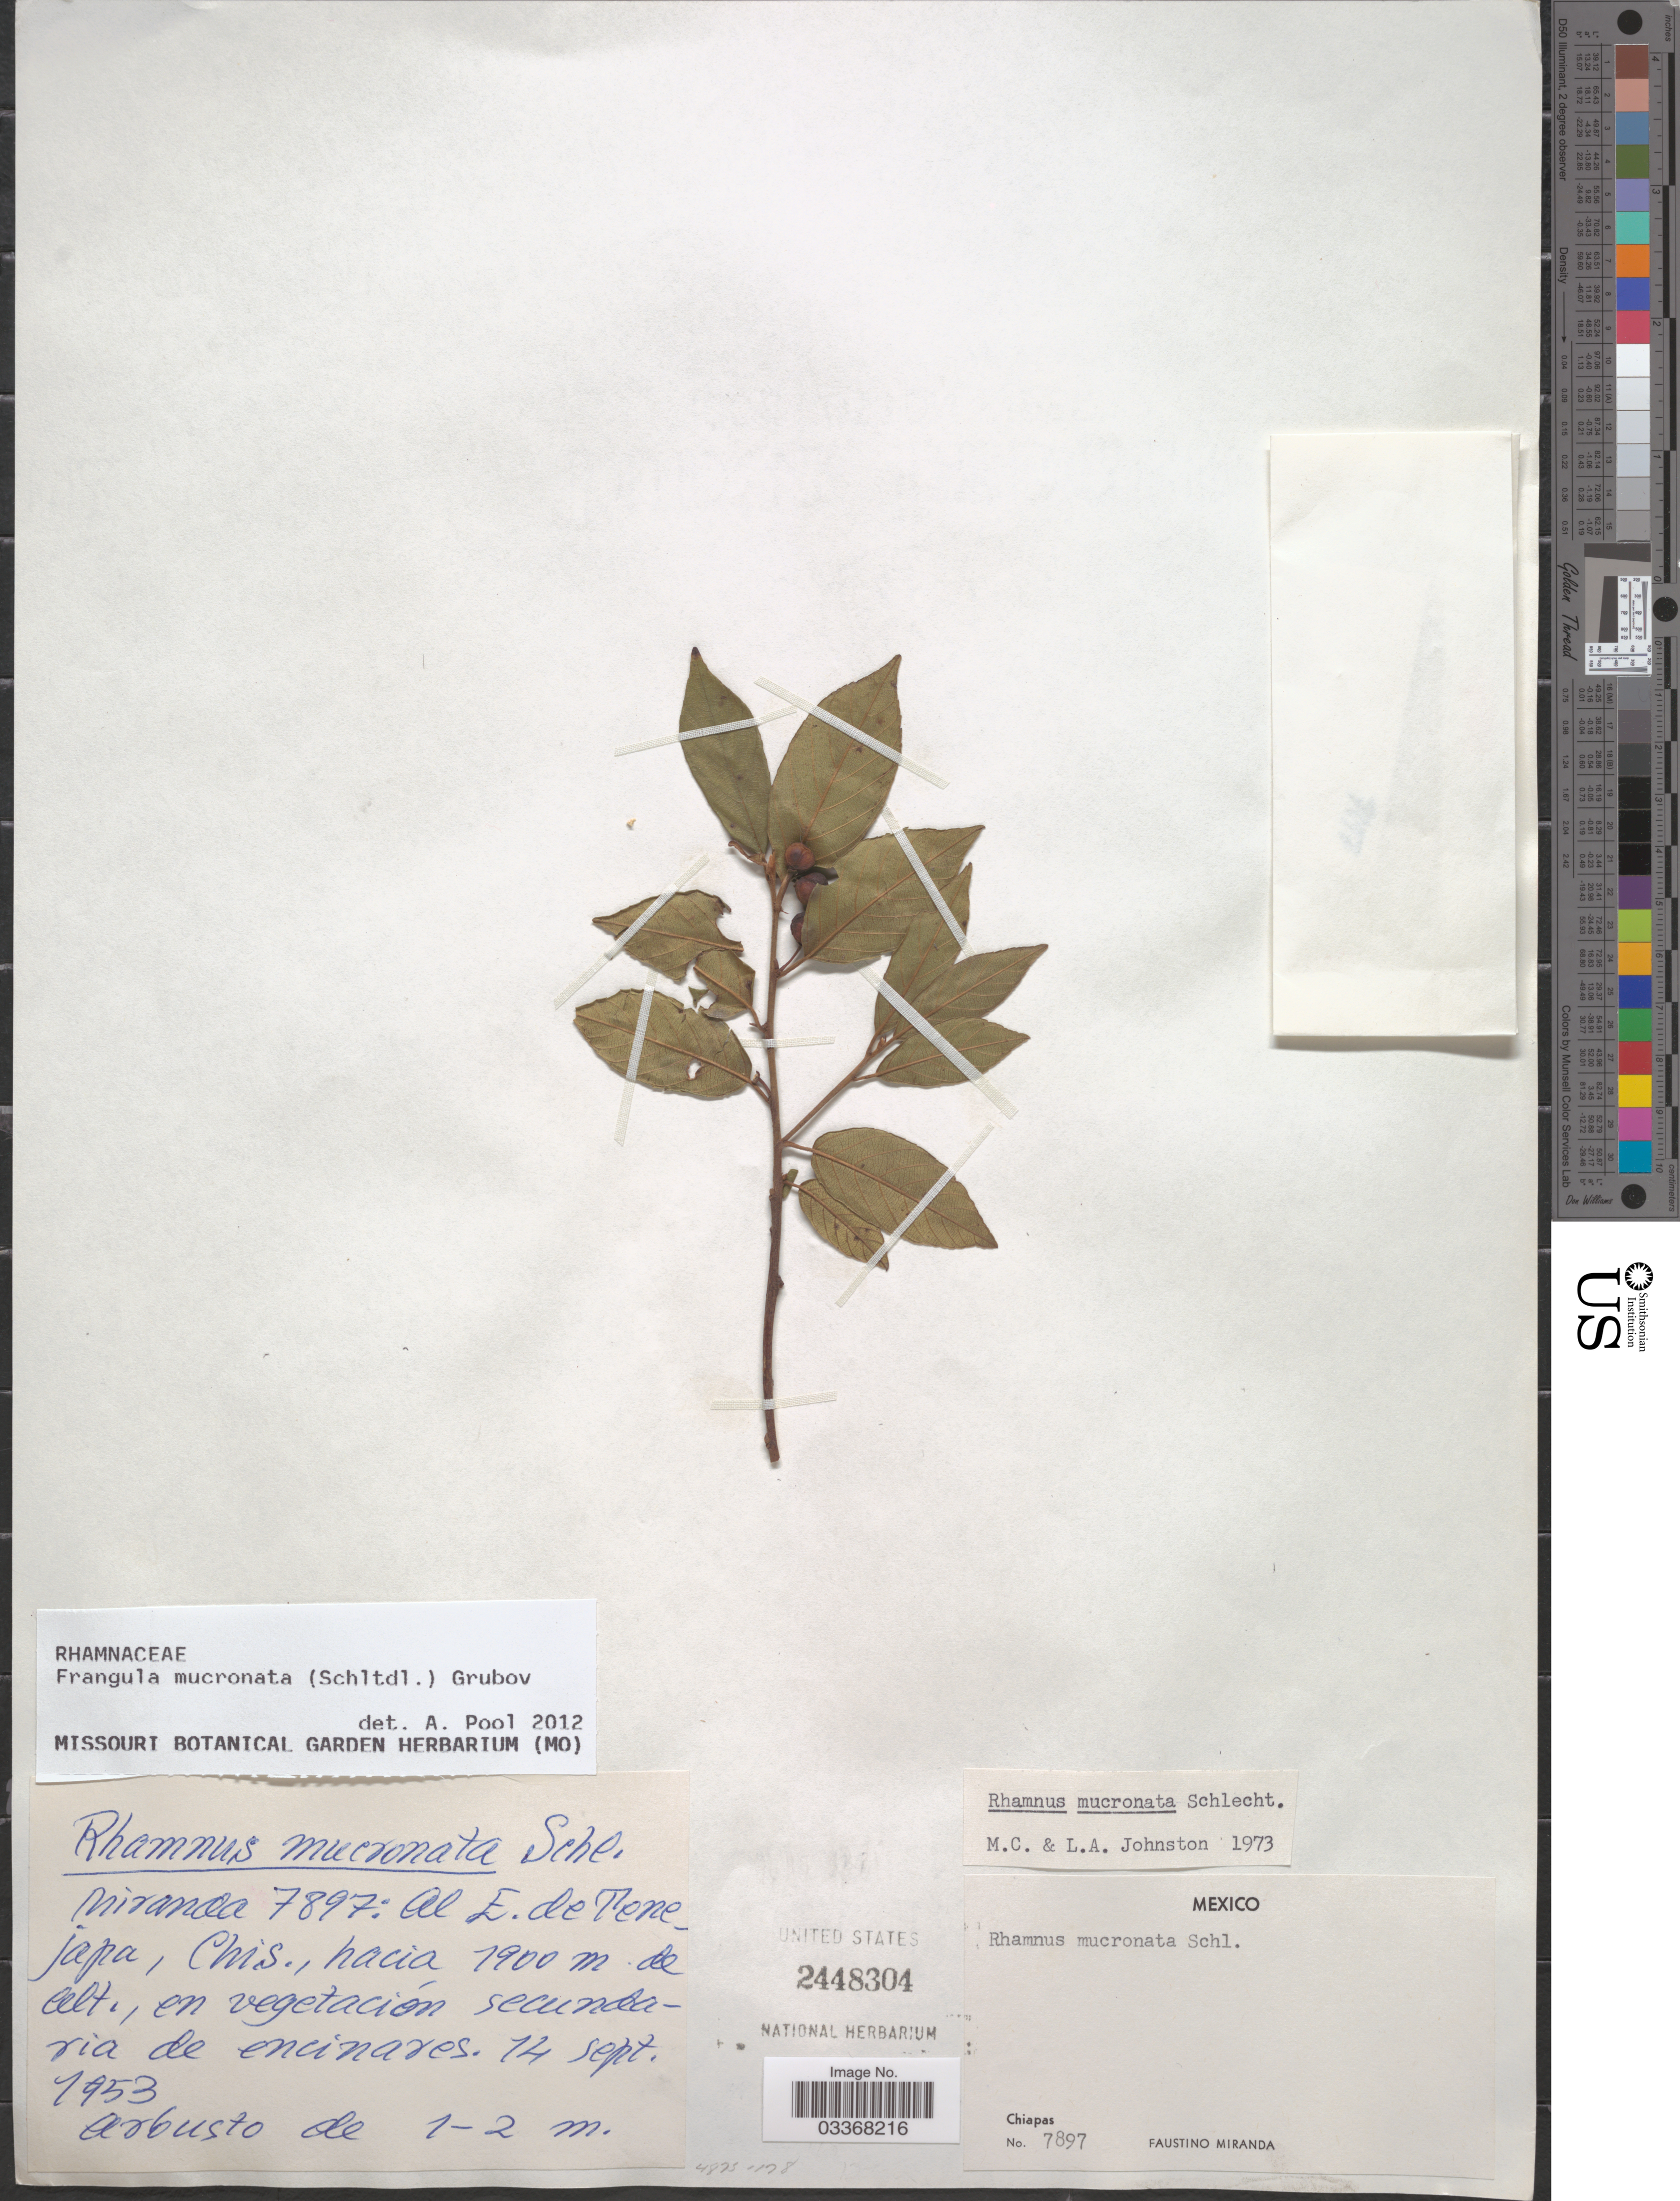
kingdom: Plantae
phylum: Tracheophyta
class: Magnoliopsida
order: Rosales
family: Rhamnaceae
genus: Frangula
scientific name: Frangula mucronata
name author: (Schltdl.) Grubov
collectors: F. Miranda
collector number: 7897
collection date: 1953-09-14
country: Mexico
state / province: Chiapas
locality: Al E. de Tenejapa.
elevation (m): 1900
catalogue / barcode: US 2448304